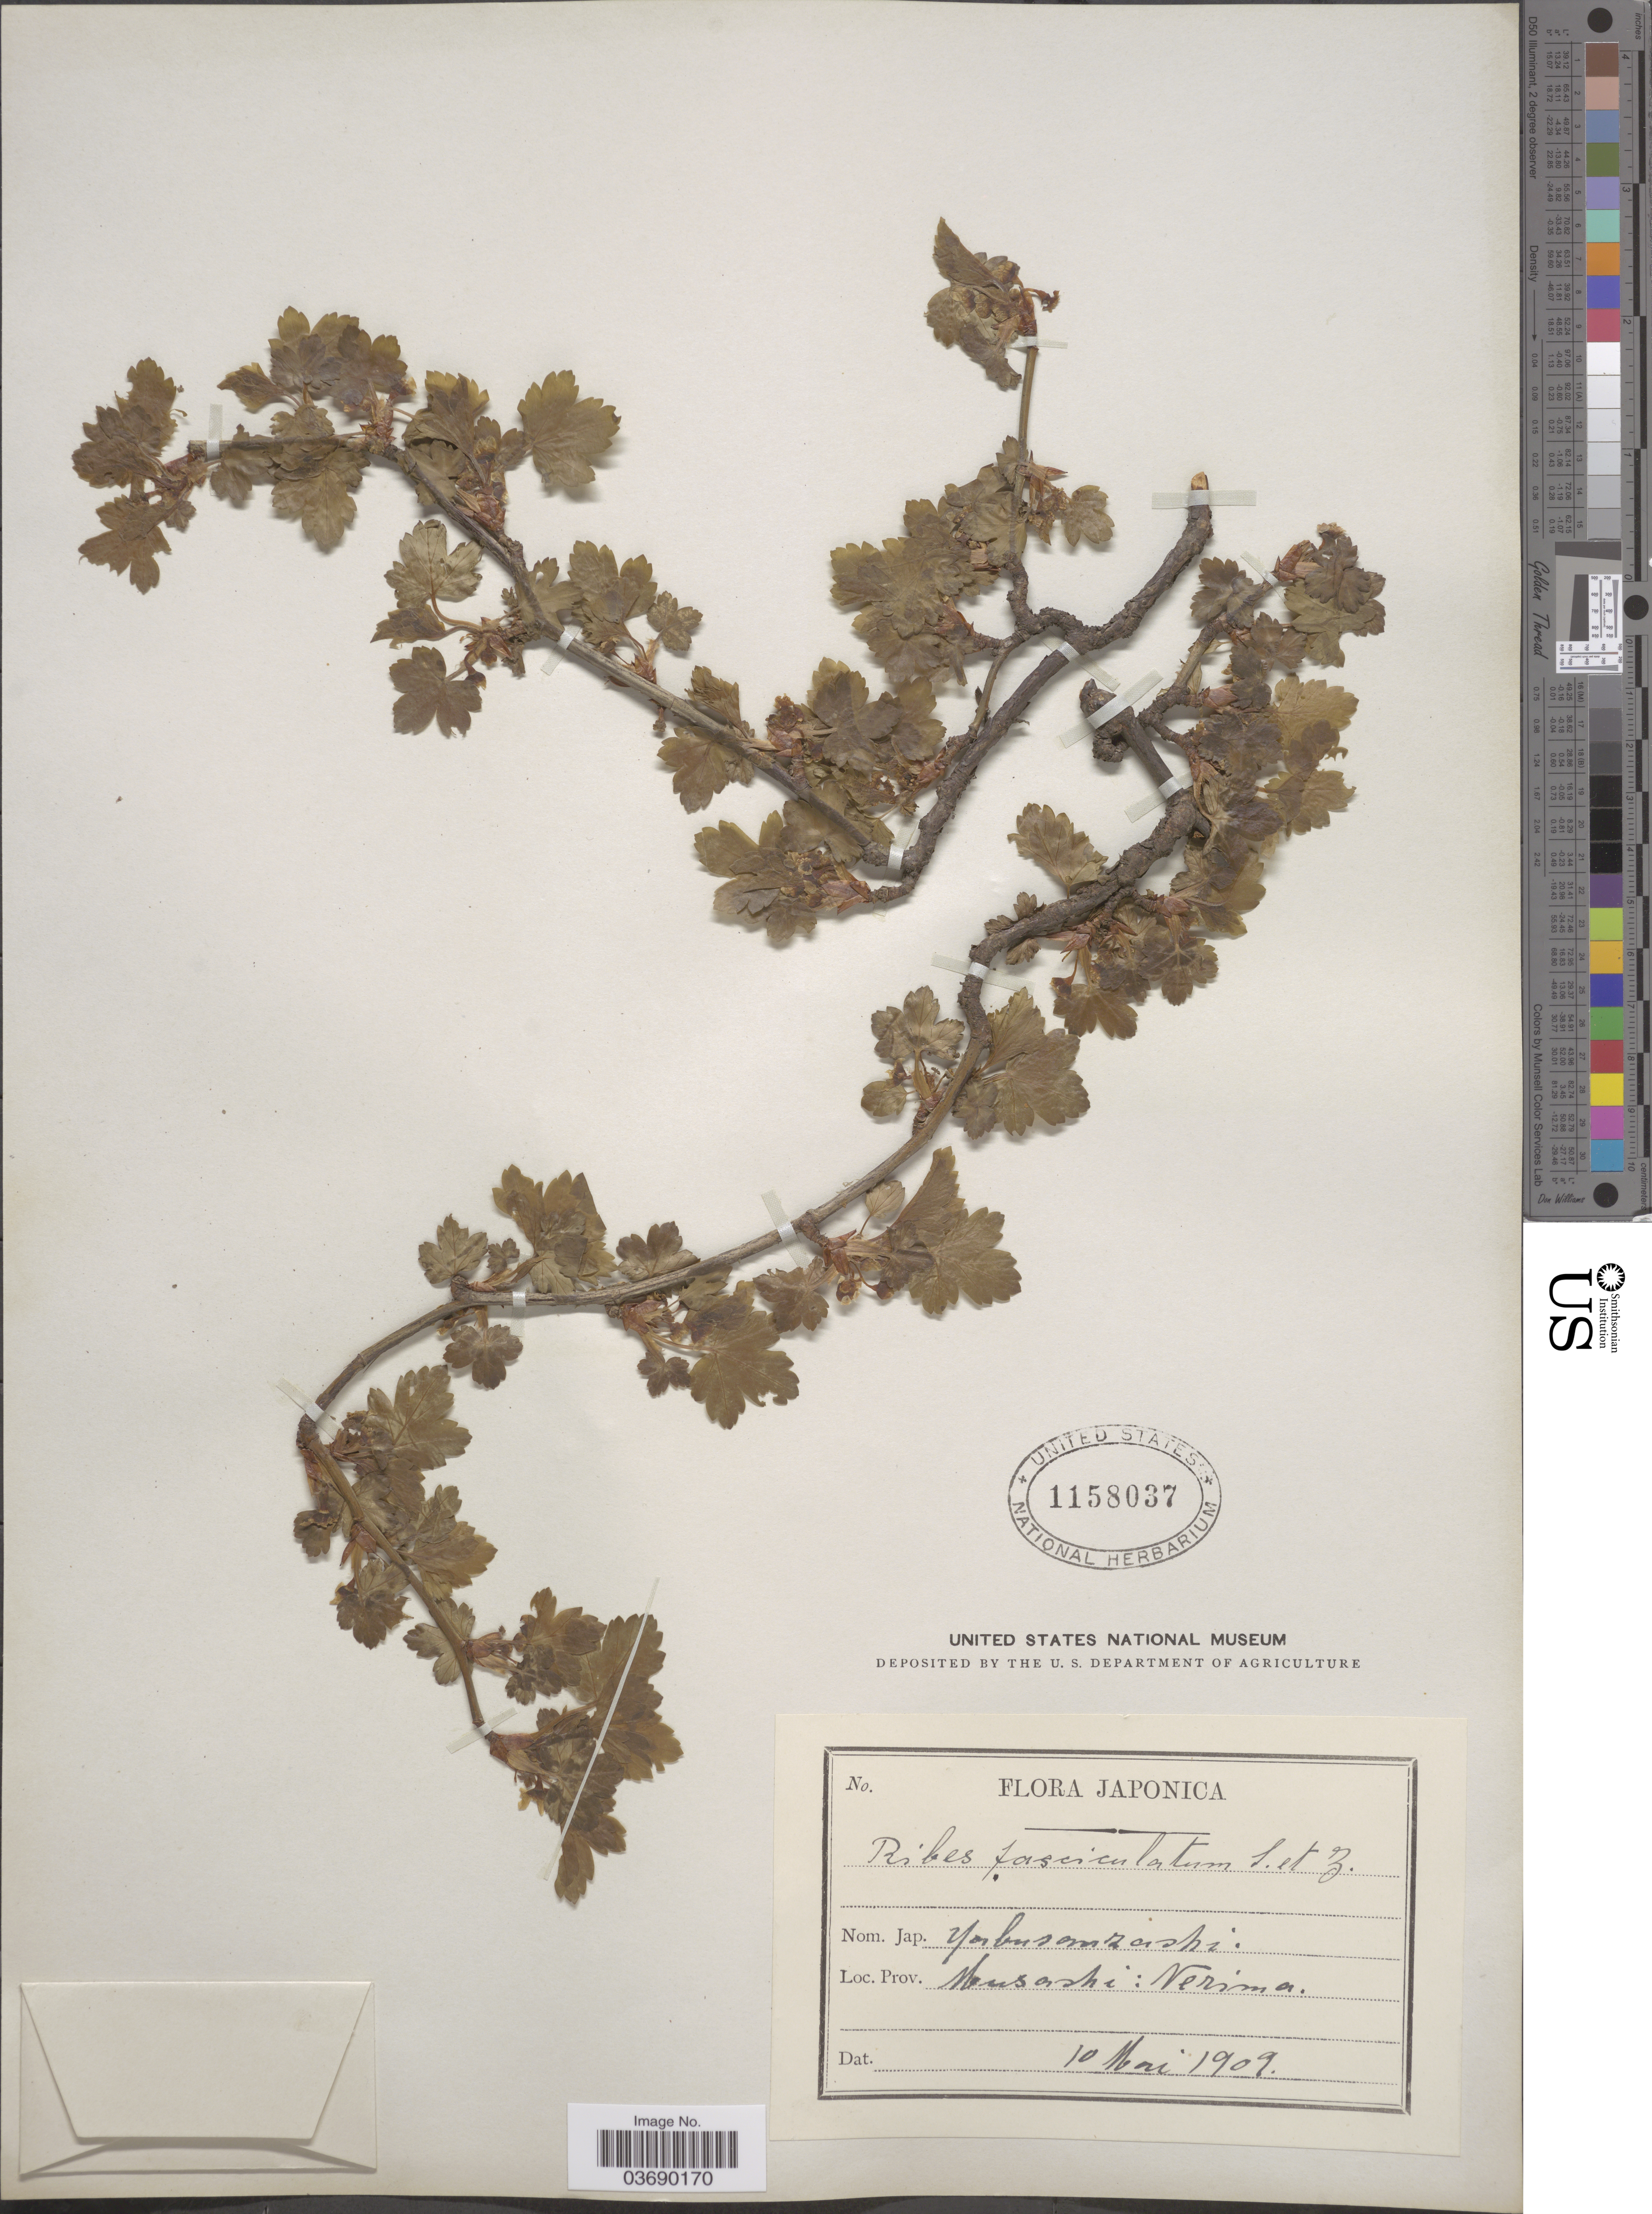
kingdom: Plantae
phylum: Tracheophyta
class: Magnoliopsida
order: Saxifragales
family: Grossulariaceae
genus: Ribes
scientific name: Ribes fasciculatum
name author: Siebold & Zucc.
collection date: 1909-05-10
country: Japan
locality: Prov. Musashi: Nerima.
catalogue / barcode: US 1158037